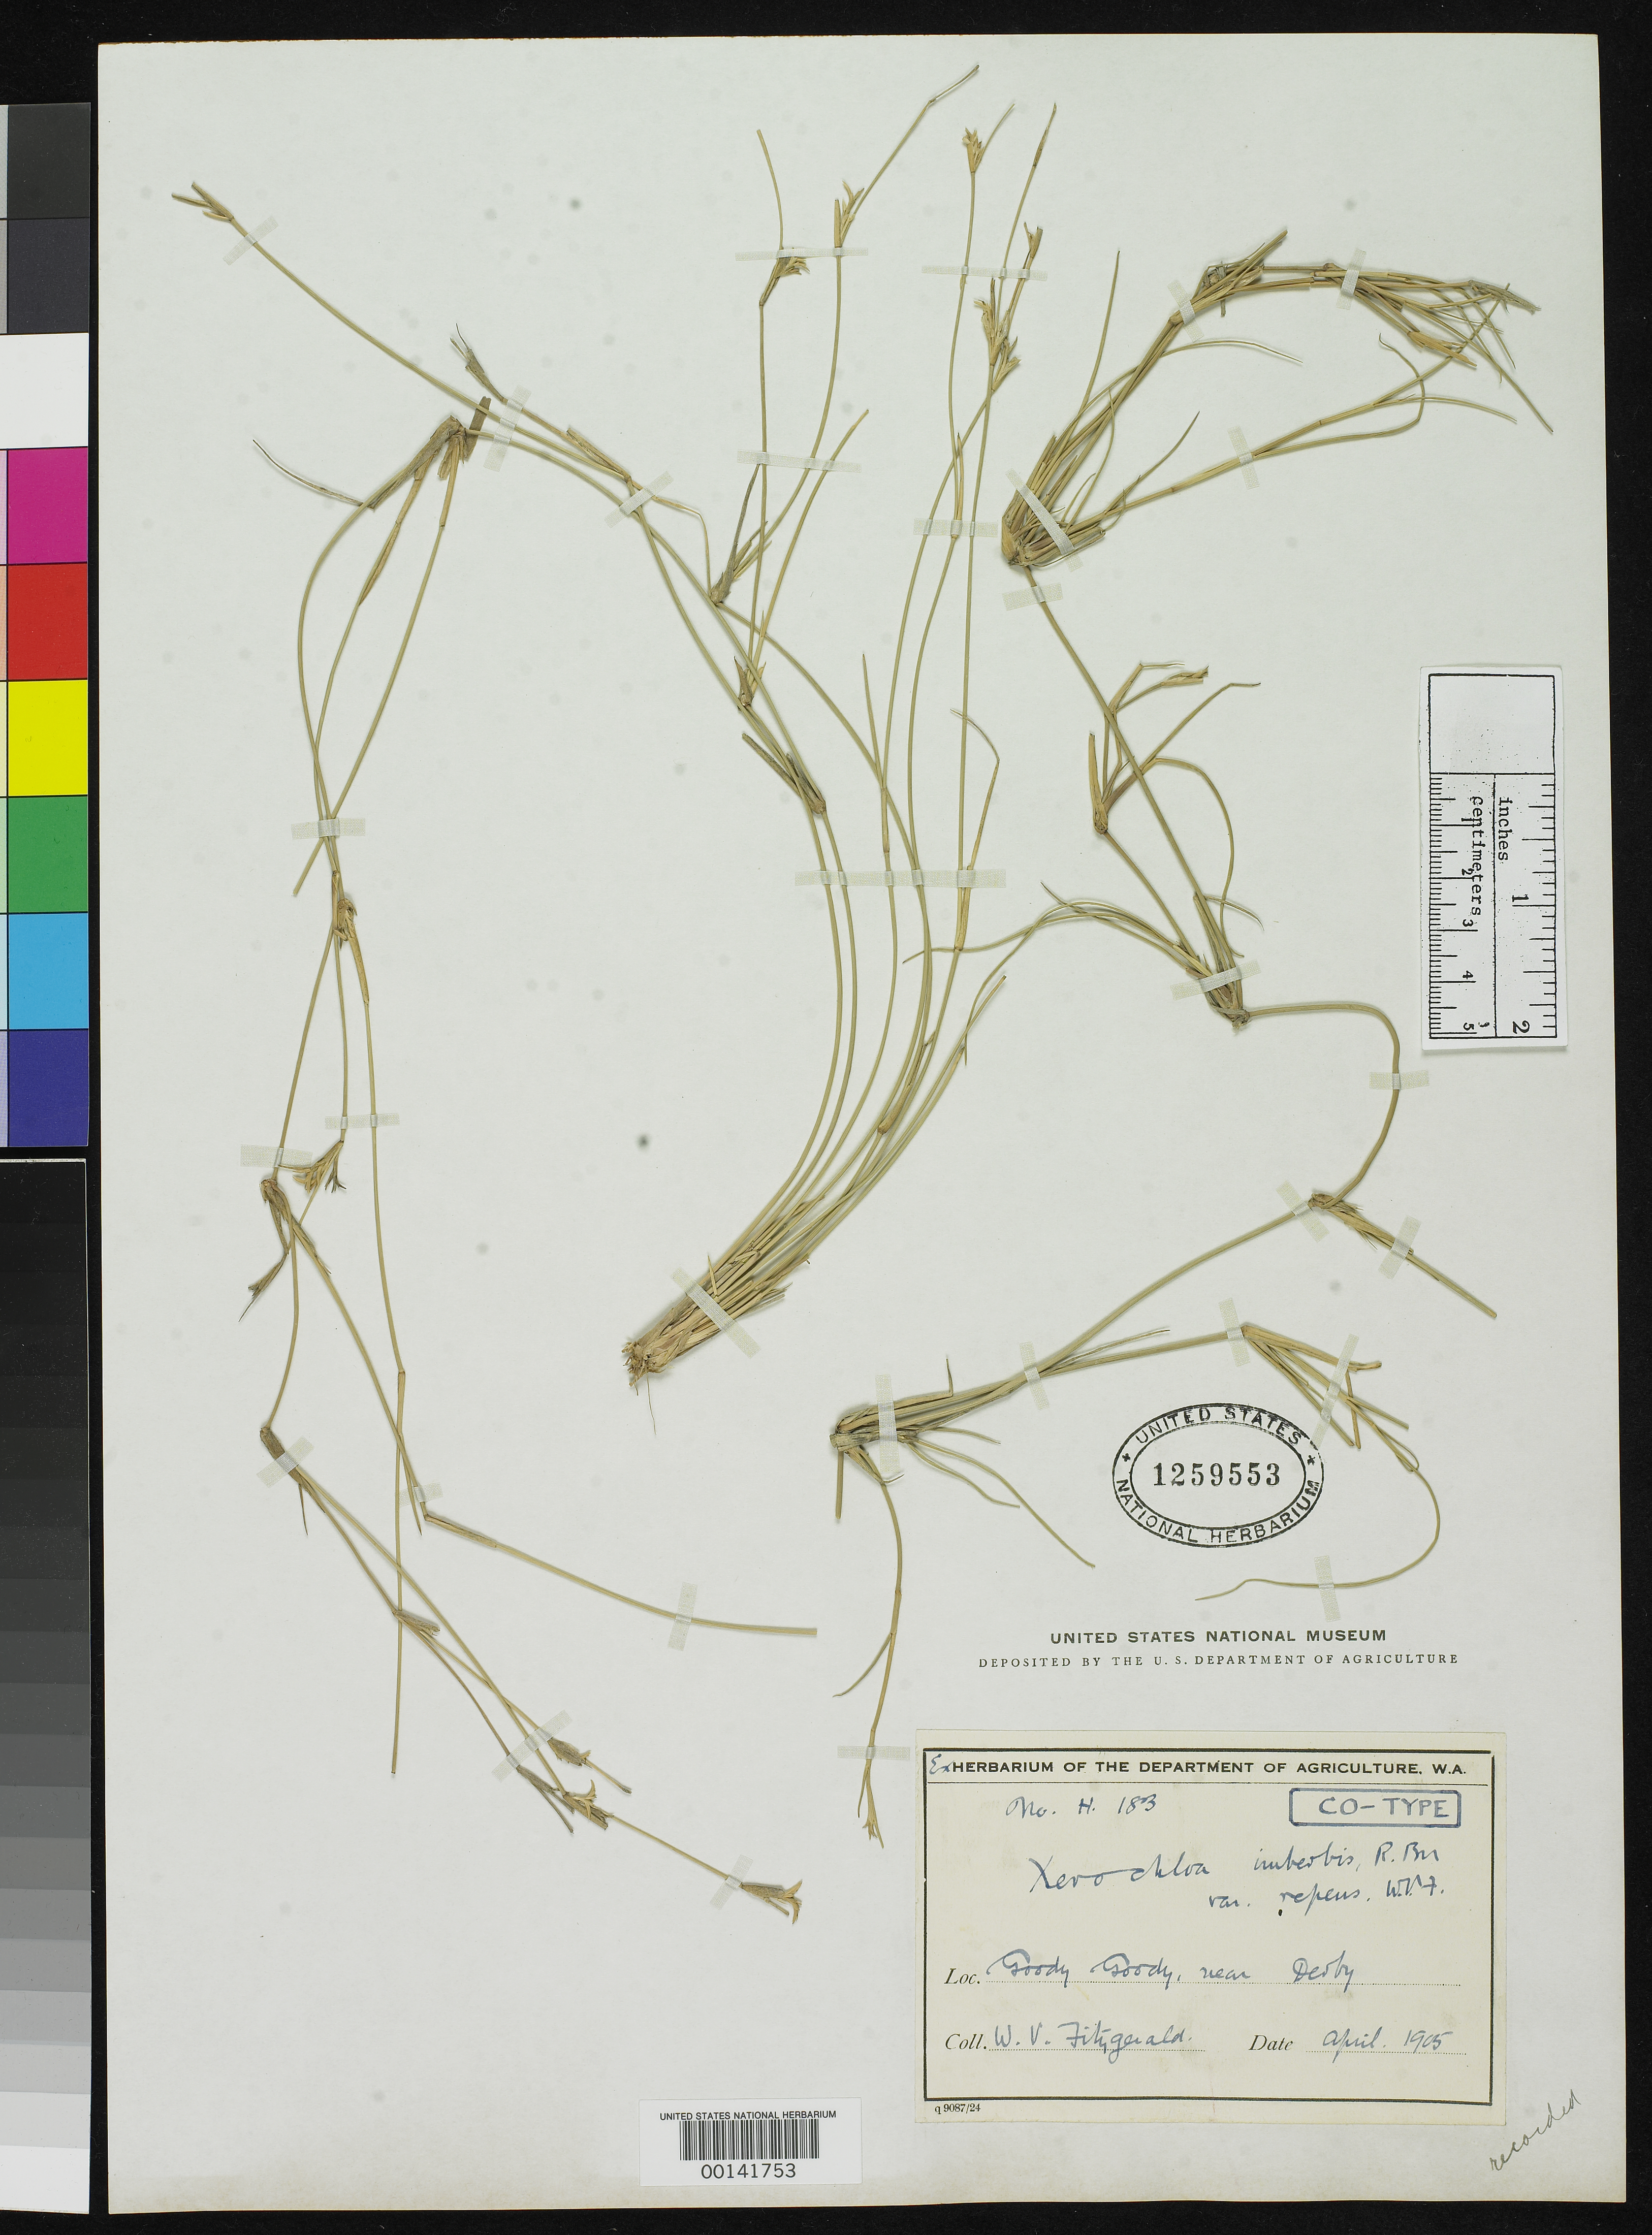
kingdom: Plantae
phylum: Tracheophyta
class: Liliopsida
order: Poales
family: Poaceae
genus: Xerochloa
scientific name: Xerochloa imberbis var. repens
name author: W. Fitzg.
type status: Isotype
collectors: W. Fitzgerald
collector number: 183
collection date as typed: Apr 1905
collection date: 1905-04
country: Australia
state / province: Western Australia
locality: Goody Goody, near Darby.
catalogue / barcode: US 1259553